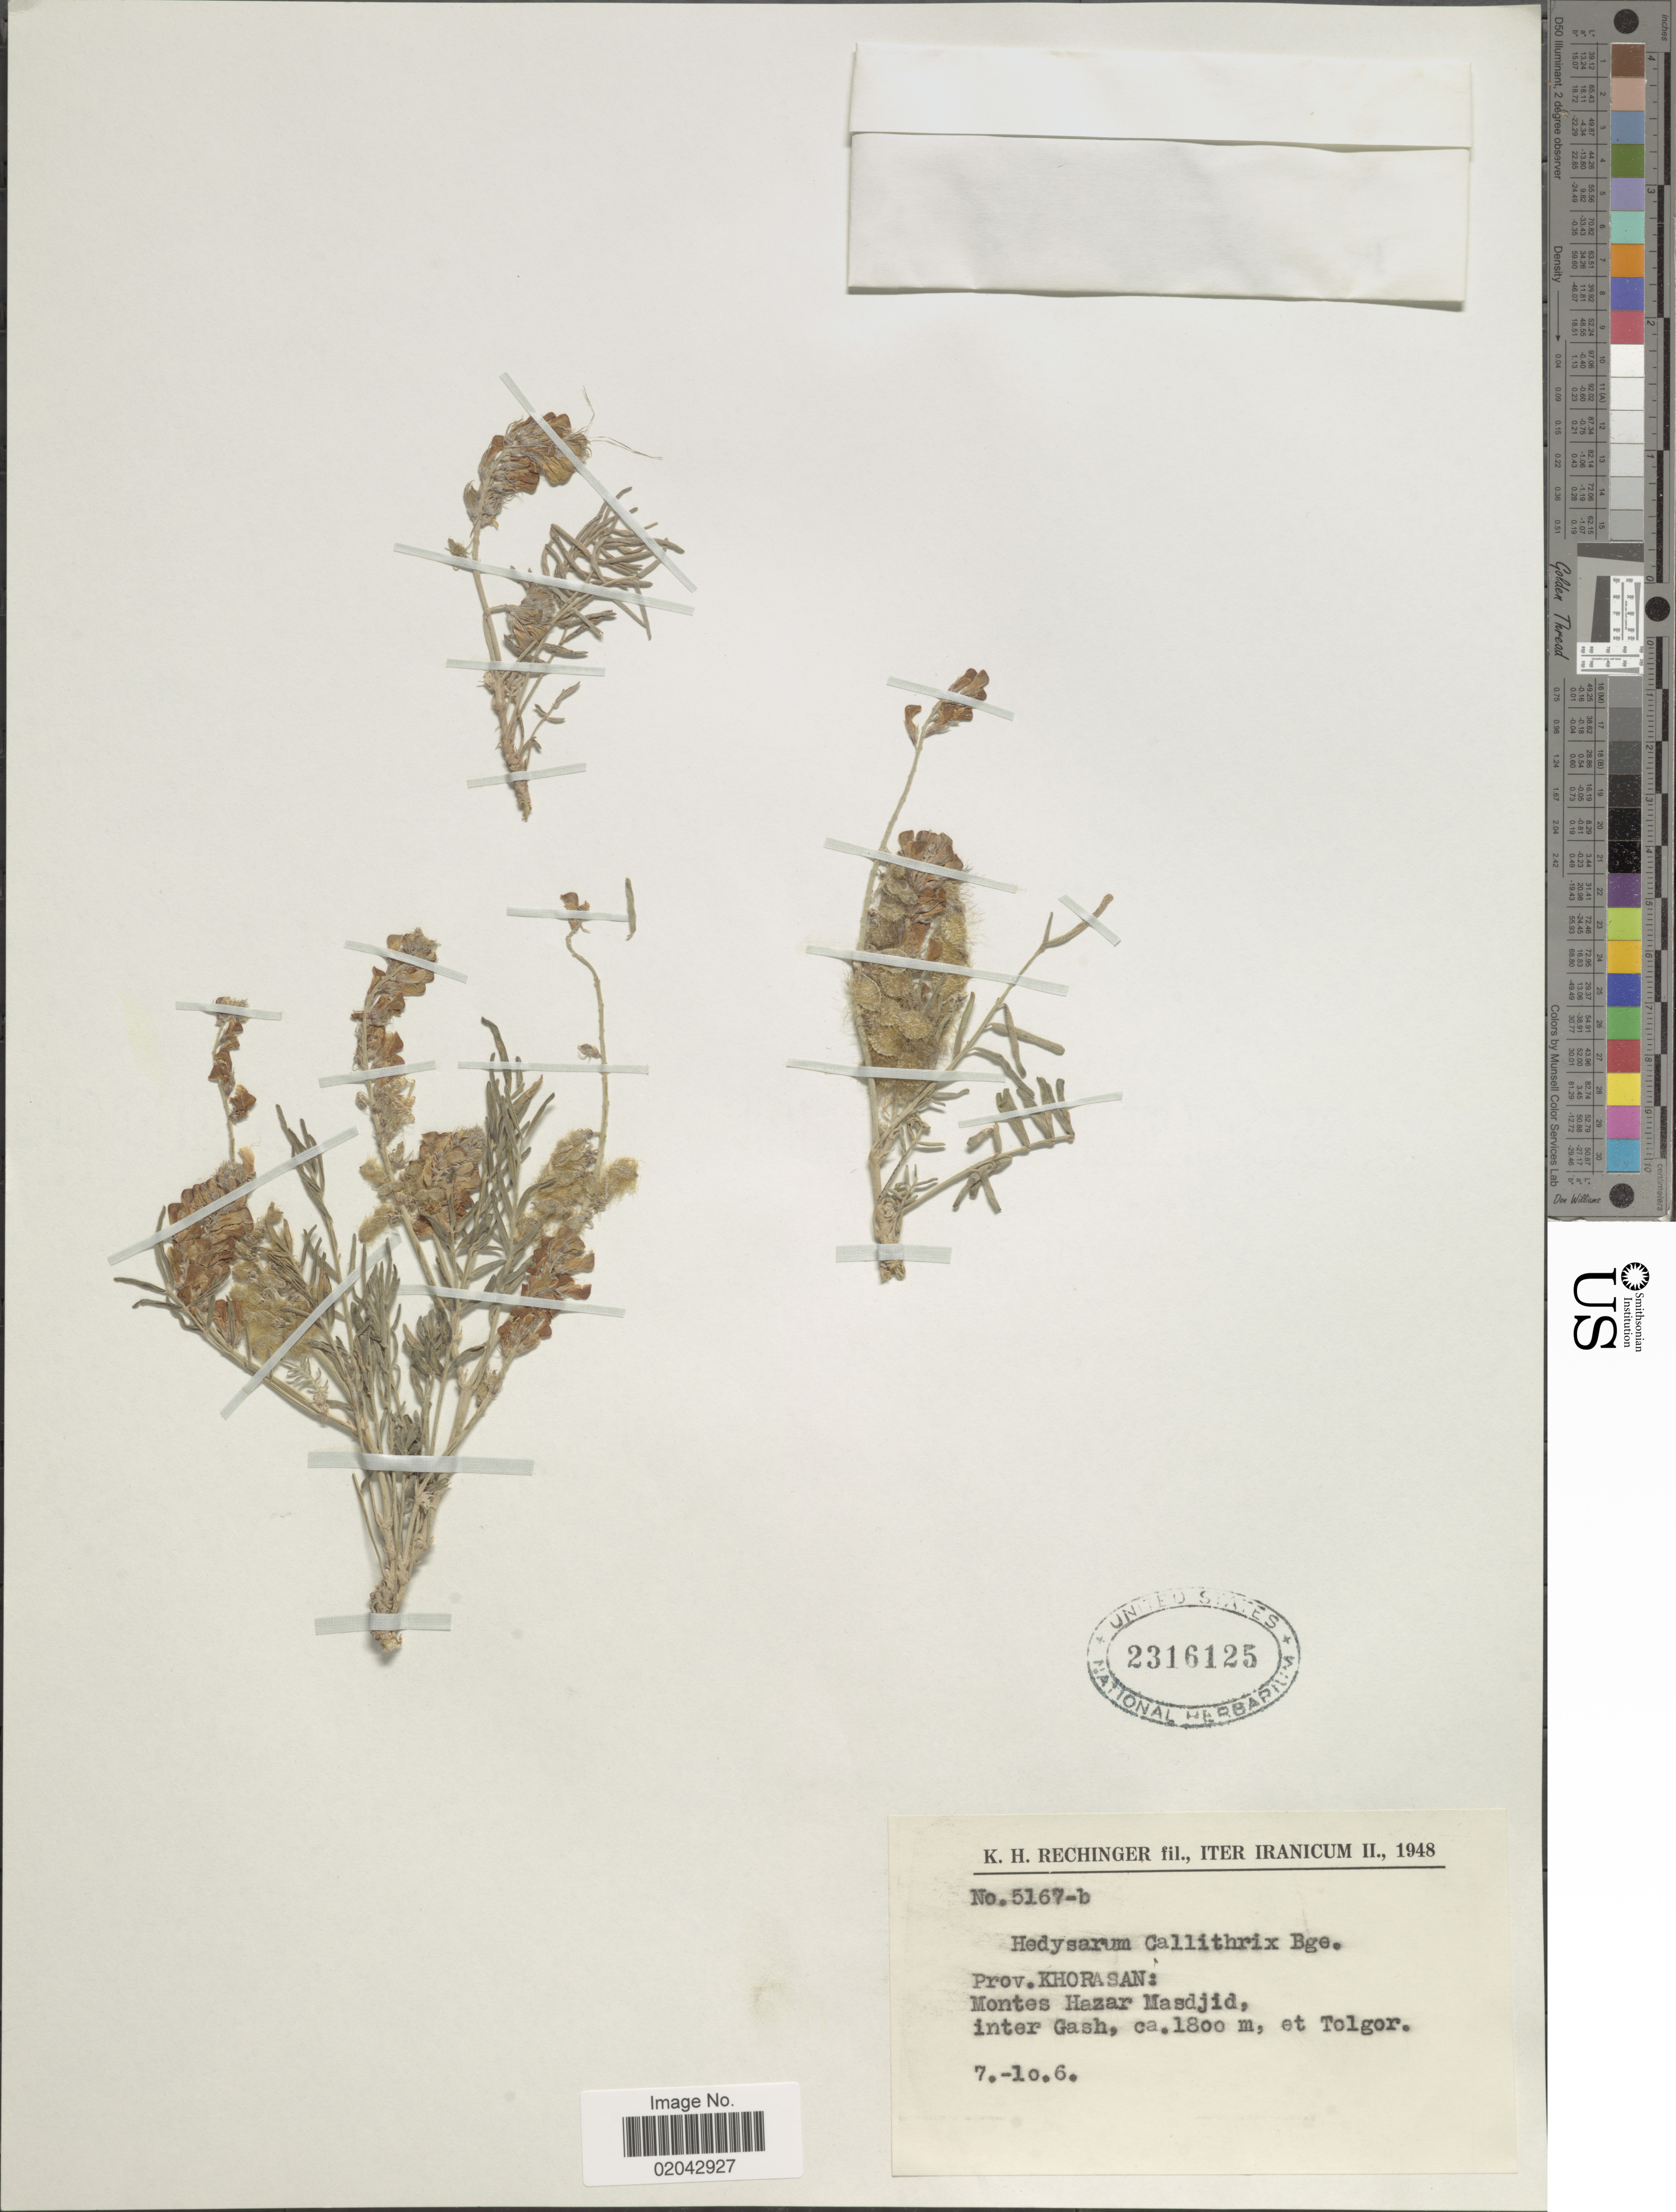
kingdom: Plantae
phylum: Tracheophyta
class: Magnoliopsida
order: Fabales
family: Fabaceae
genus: Hedysarum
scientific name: Hedysarum callithrix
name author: Boiss.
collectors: K. H. Rechinger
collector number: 5167b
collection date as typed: Transcribed d/m/y: 7/10/6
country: Iran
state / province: Khorasan [obsolete]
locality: Montes Hazar Masdjid, inter Gash, et Tolgor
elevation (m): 1800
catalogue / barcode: US 2316125